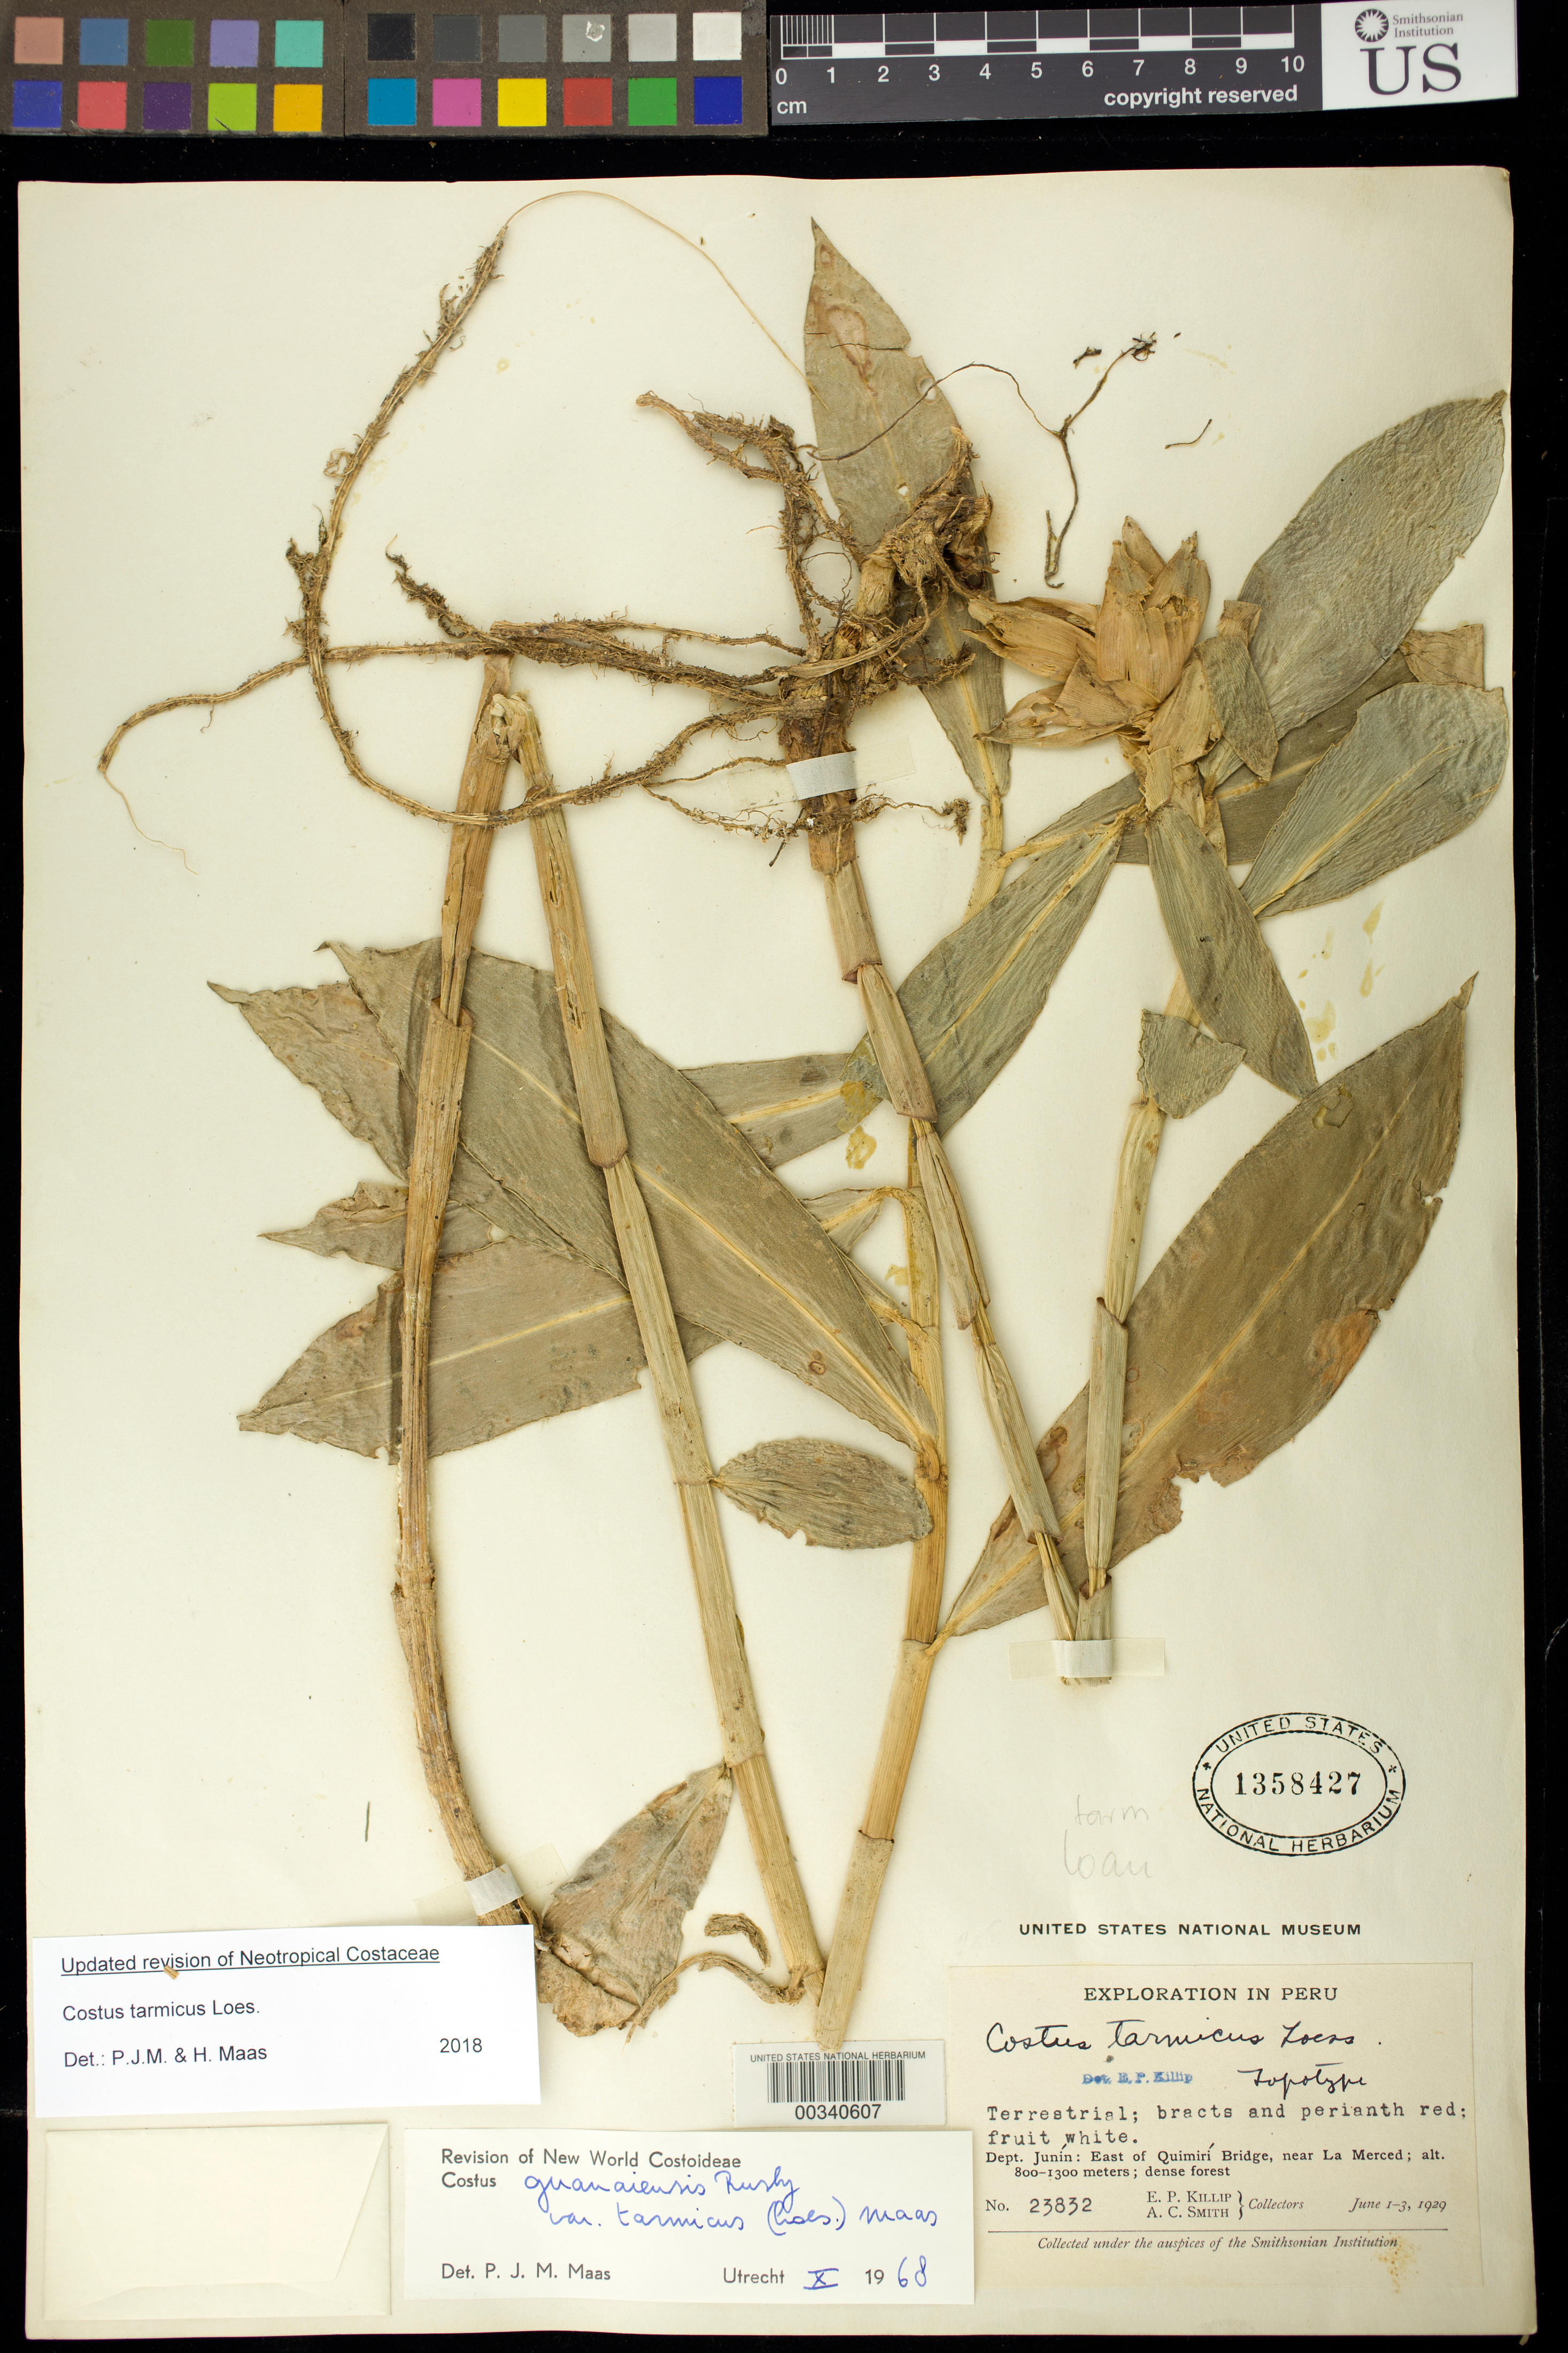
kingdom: Plantae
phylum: Tracheophyta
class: Liliopsida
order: Zingiberales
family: Costaceae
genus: Costus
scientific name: Costus tarmicus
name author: Loes.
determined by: Maas, Paul J.; Maas, H.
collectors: E. P. Killip & A. C. Smith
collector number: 23832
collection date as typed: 01 Jun 1929 to 03 Jun 1929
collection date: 1929-06-01/1929-06-03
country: Peru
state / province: Junín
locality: E of Quimiri Bridge, near La Merced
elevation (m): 800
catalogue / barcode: US 1358427